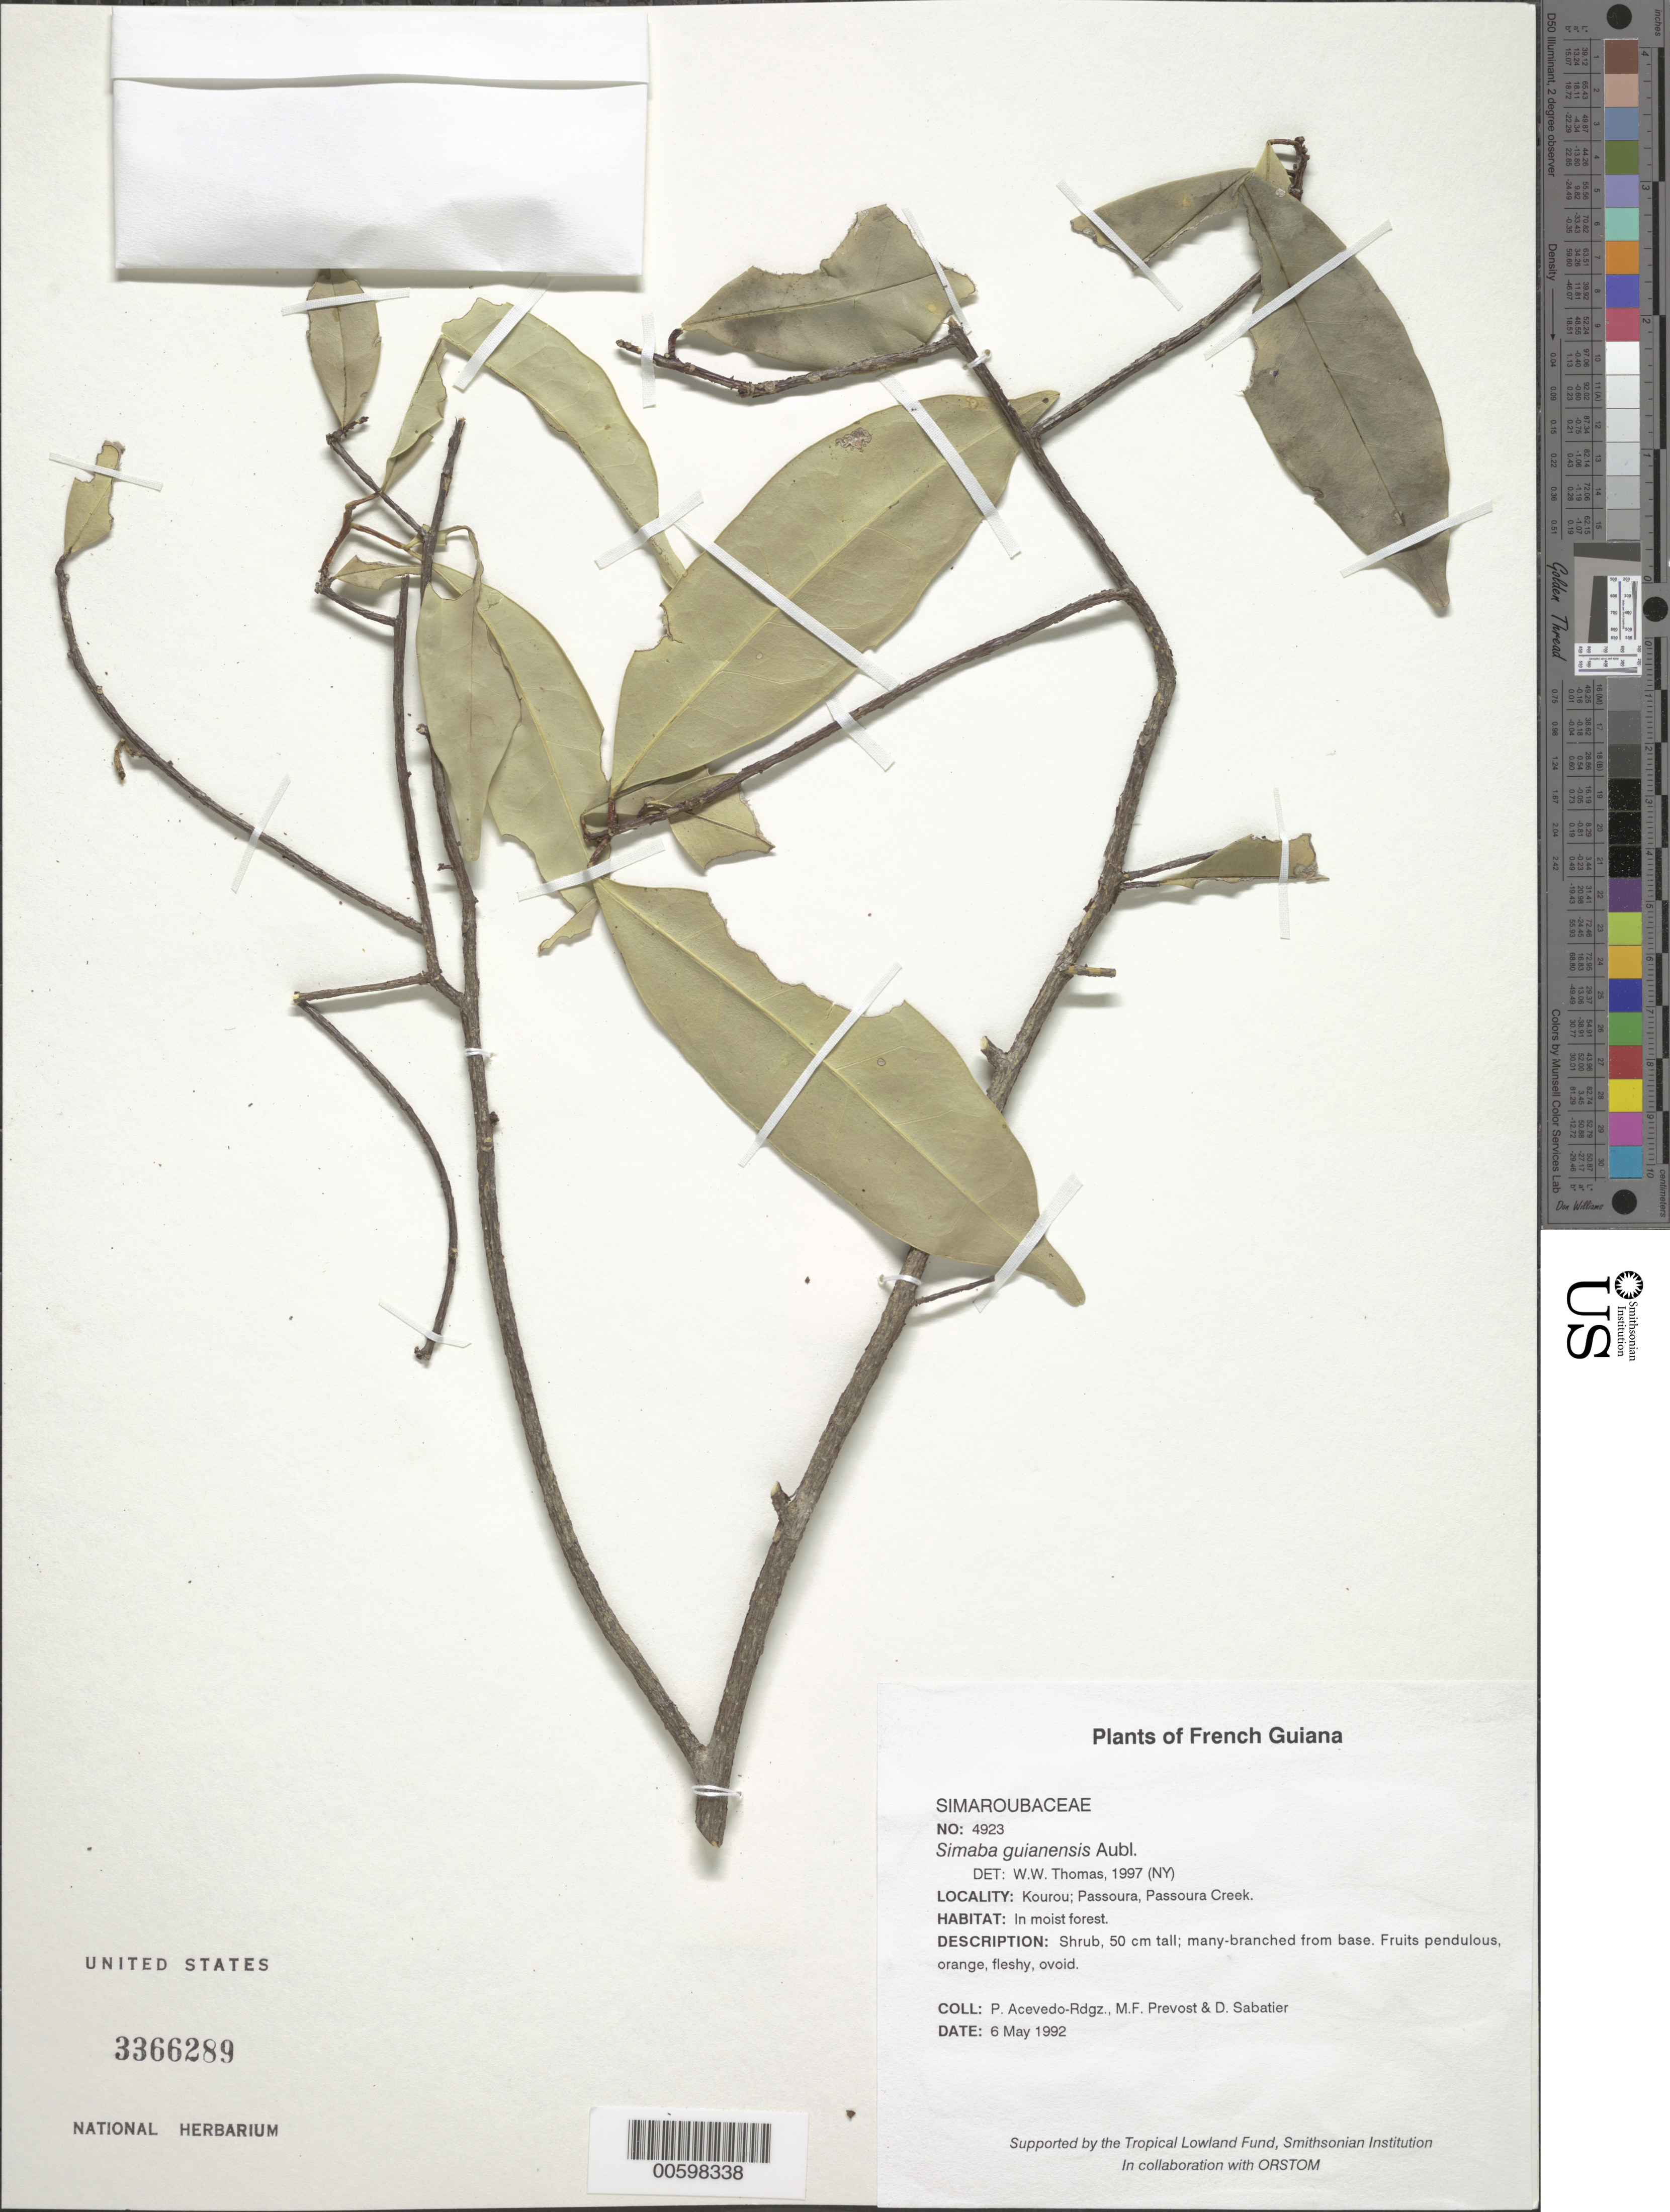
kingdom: Plantae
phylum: Tracheophyta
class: Magnoliopsida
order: Sapindales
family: Simaroubaceae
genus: Simaba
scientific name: Simaba guianensis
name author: Aubl.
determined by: Thomas, W. W., (NY), New York Botanical Garden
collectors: P. Acevedo-Rodr., M.-F. Prévost & D. Sabatier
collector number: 4923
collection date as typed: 06 May 1992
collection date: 1992-05-06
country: French Guiana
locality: Kourou; Passoura, Passoura Creek.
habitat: In moist forest.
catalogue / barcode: US 3366289